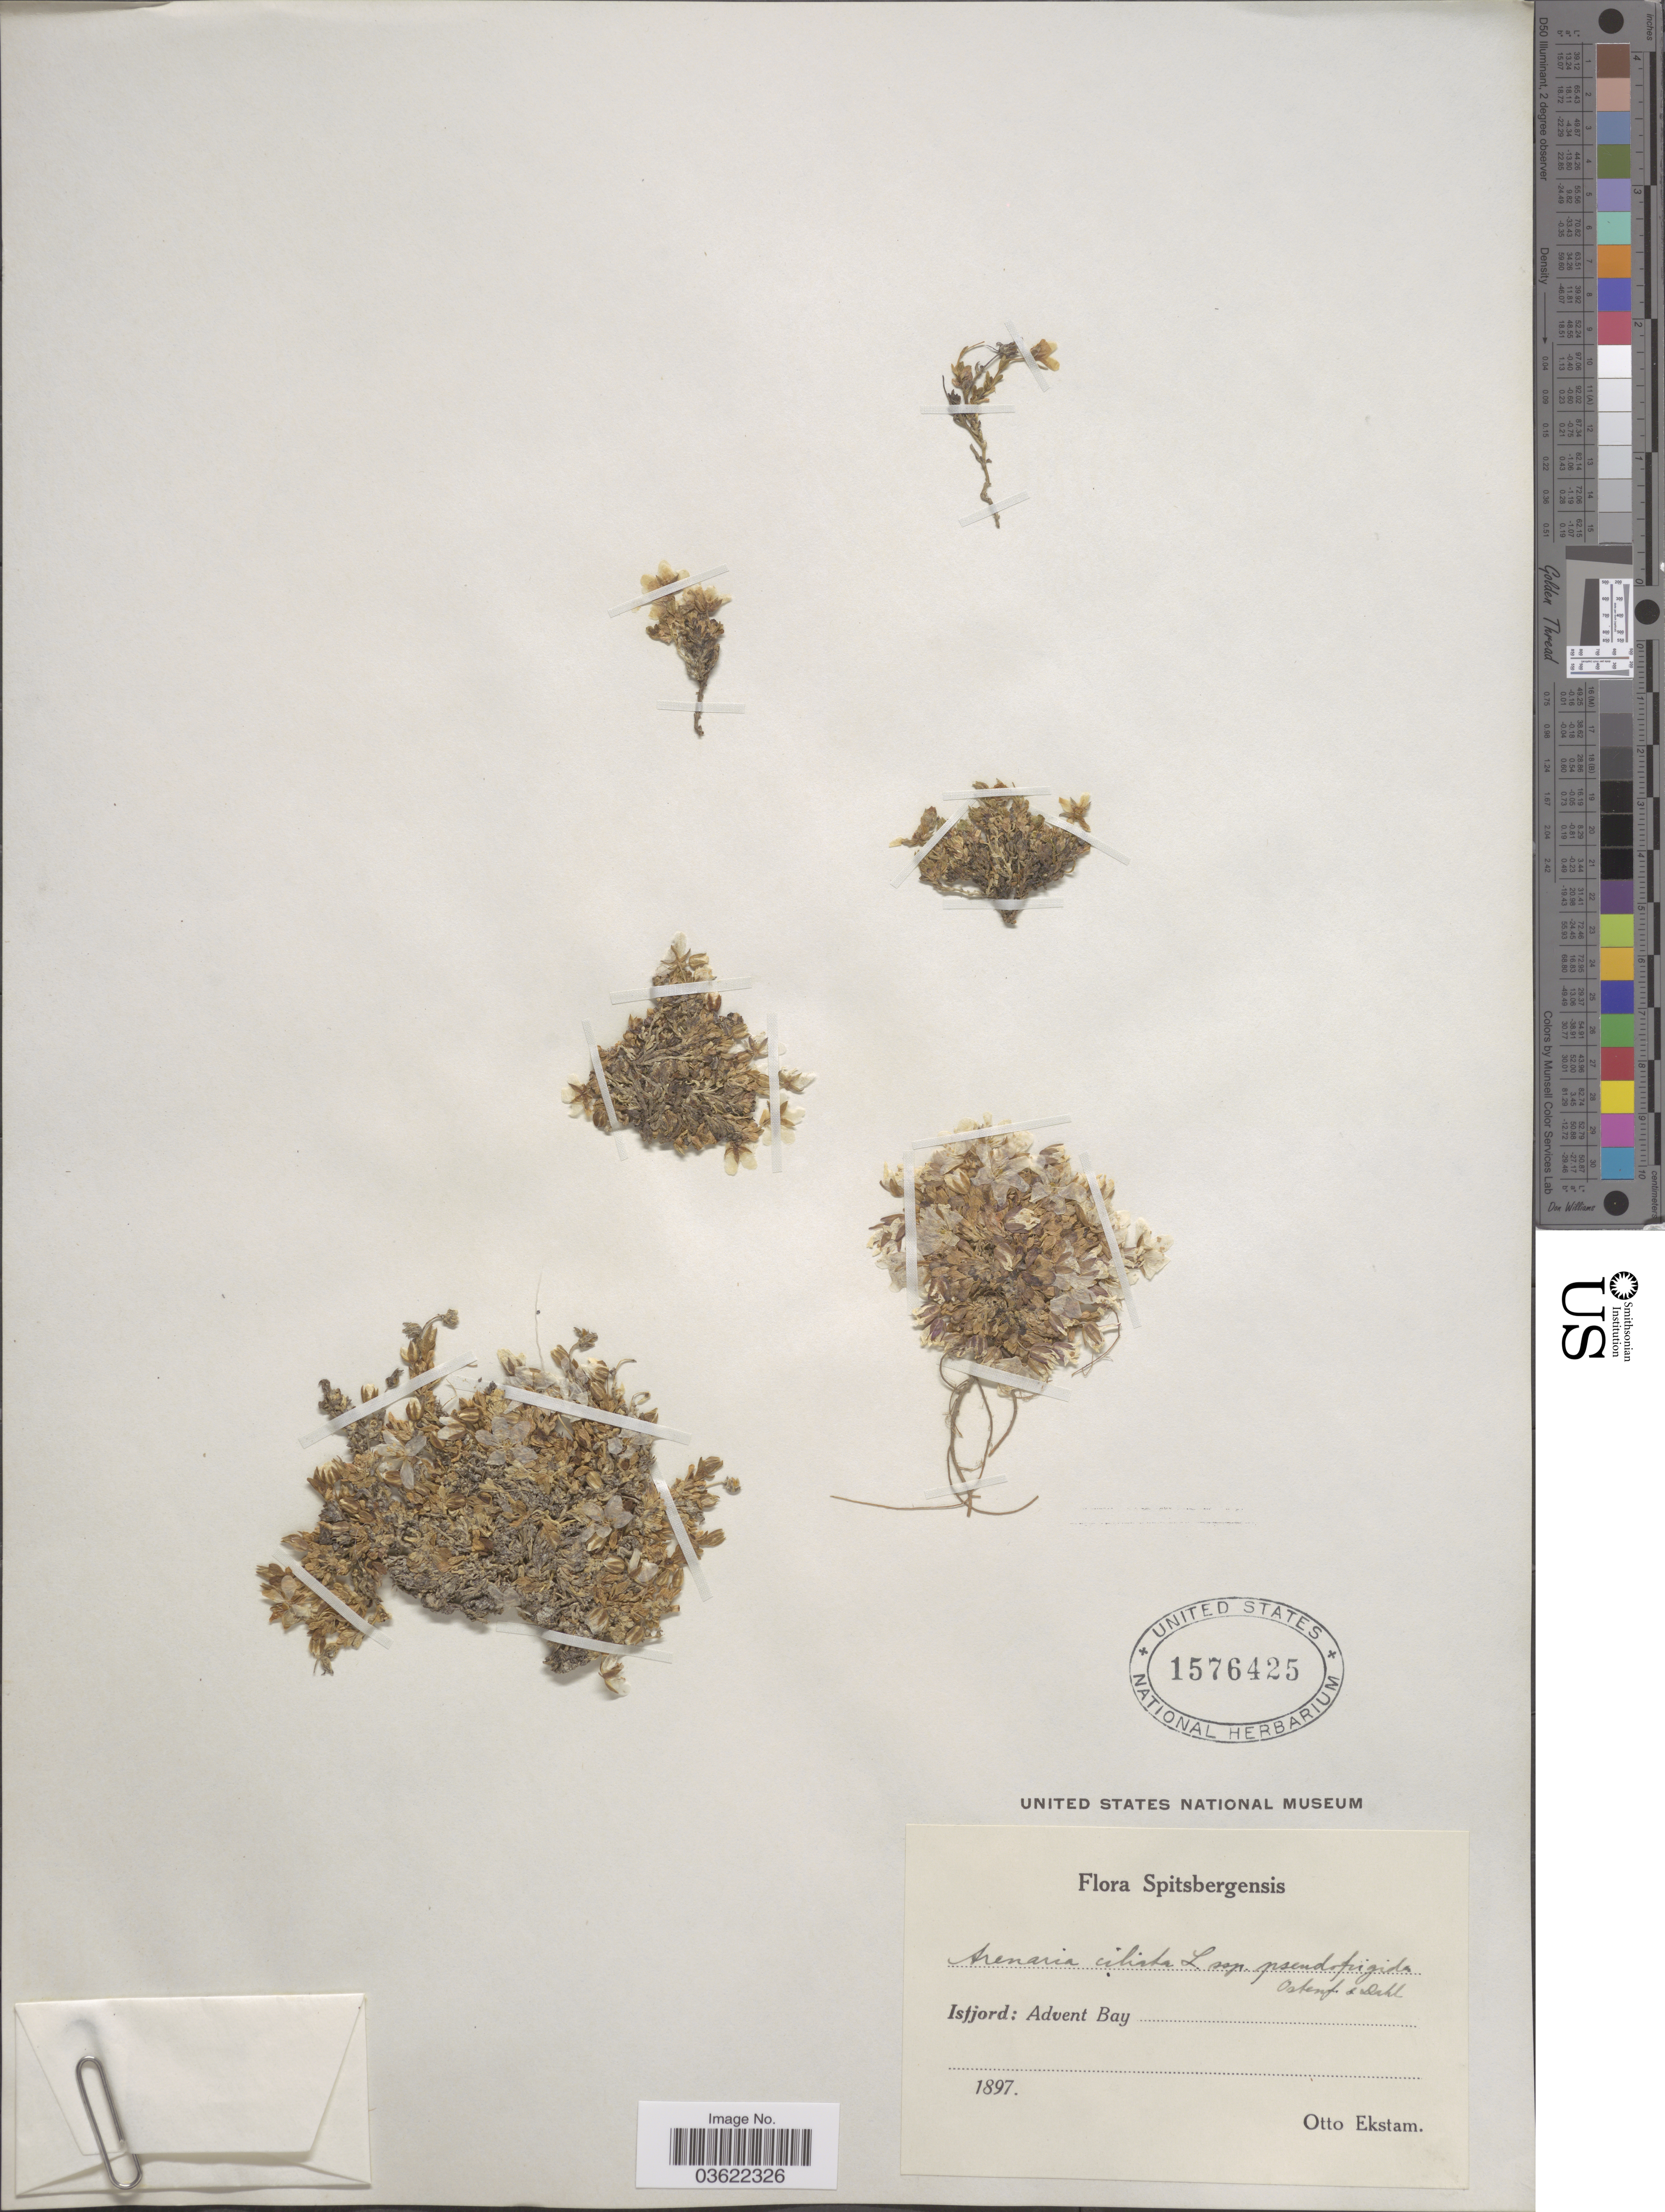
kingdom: Plantae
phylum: Tracheophyta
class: Magnoliopsida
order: Caryophyllales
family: Caryophyllaceae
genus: Arenaria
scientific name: Arenaria ciliata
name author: L.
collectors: O. Ekstam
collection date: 1897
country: Norway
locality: Spitsbergensis. Istjord: Advent Bay.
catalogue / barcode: US 1576425